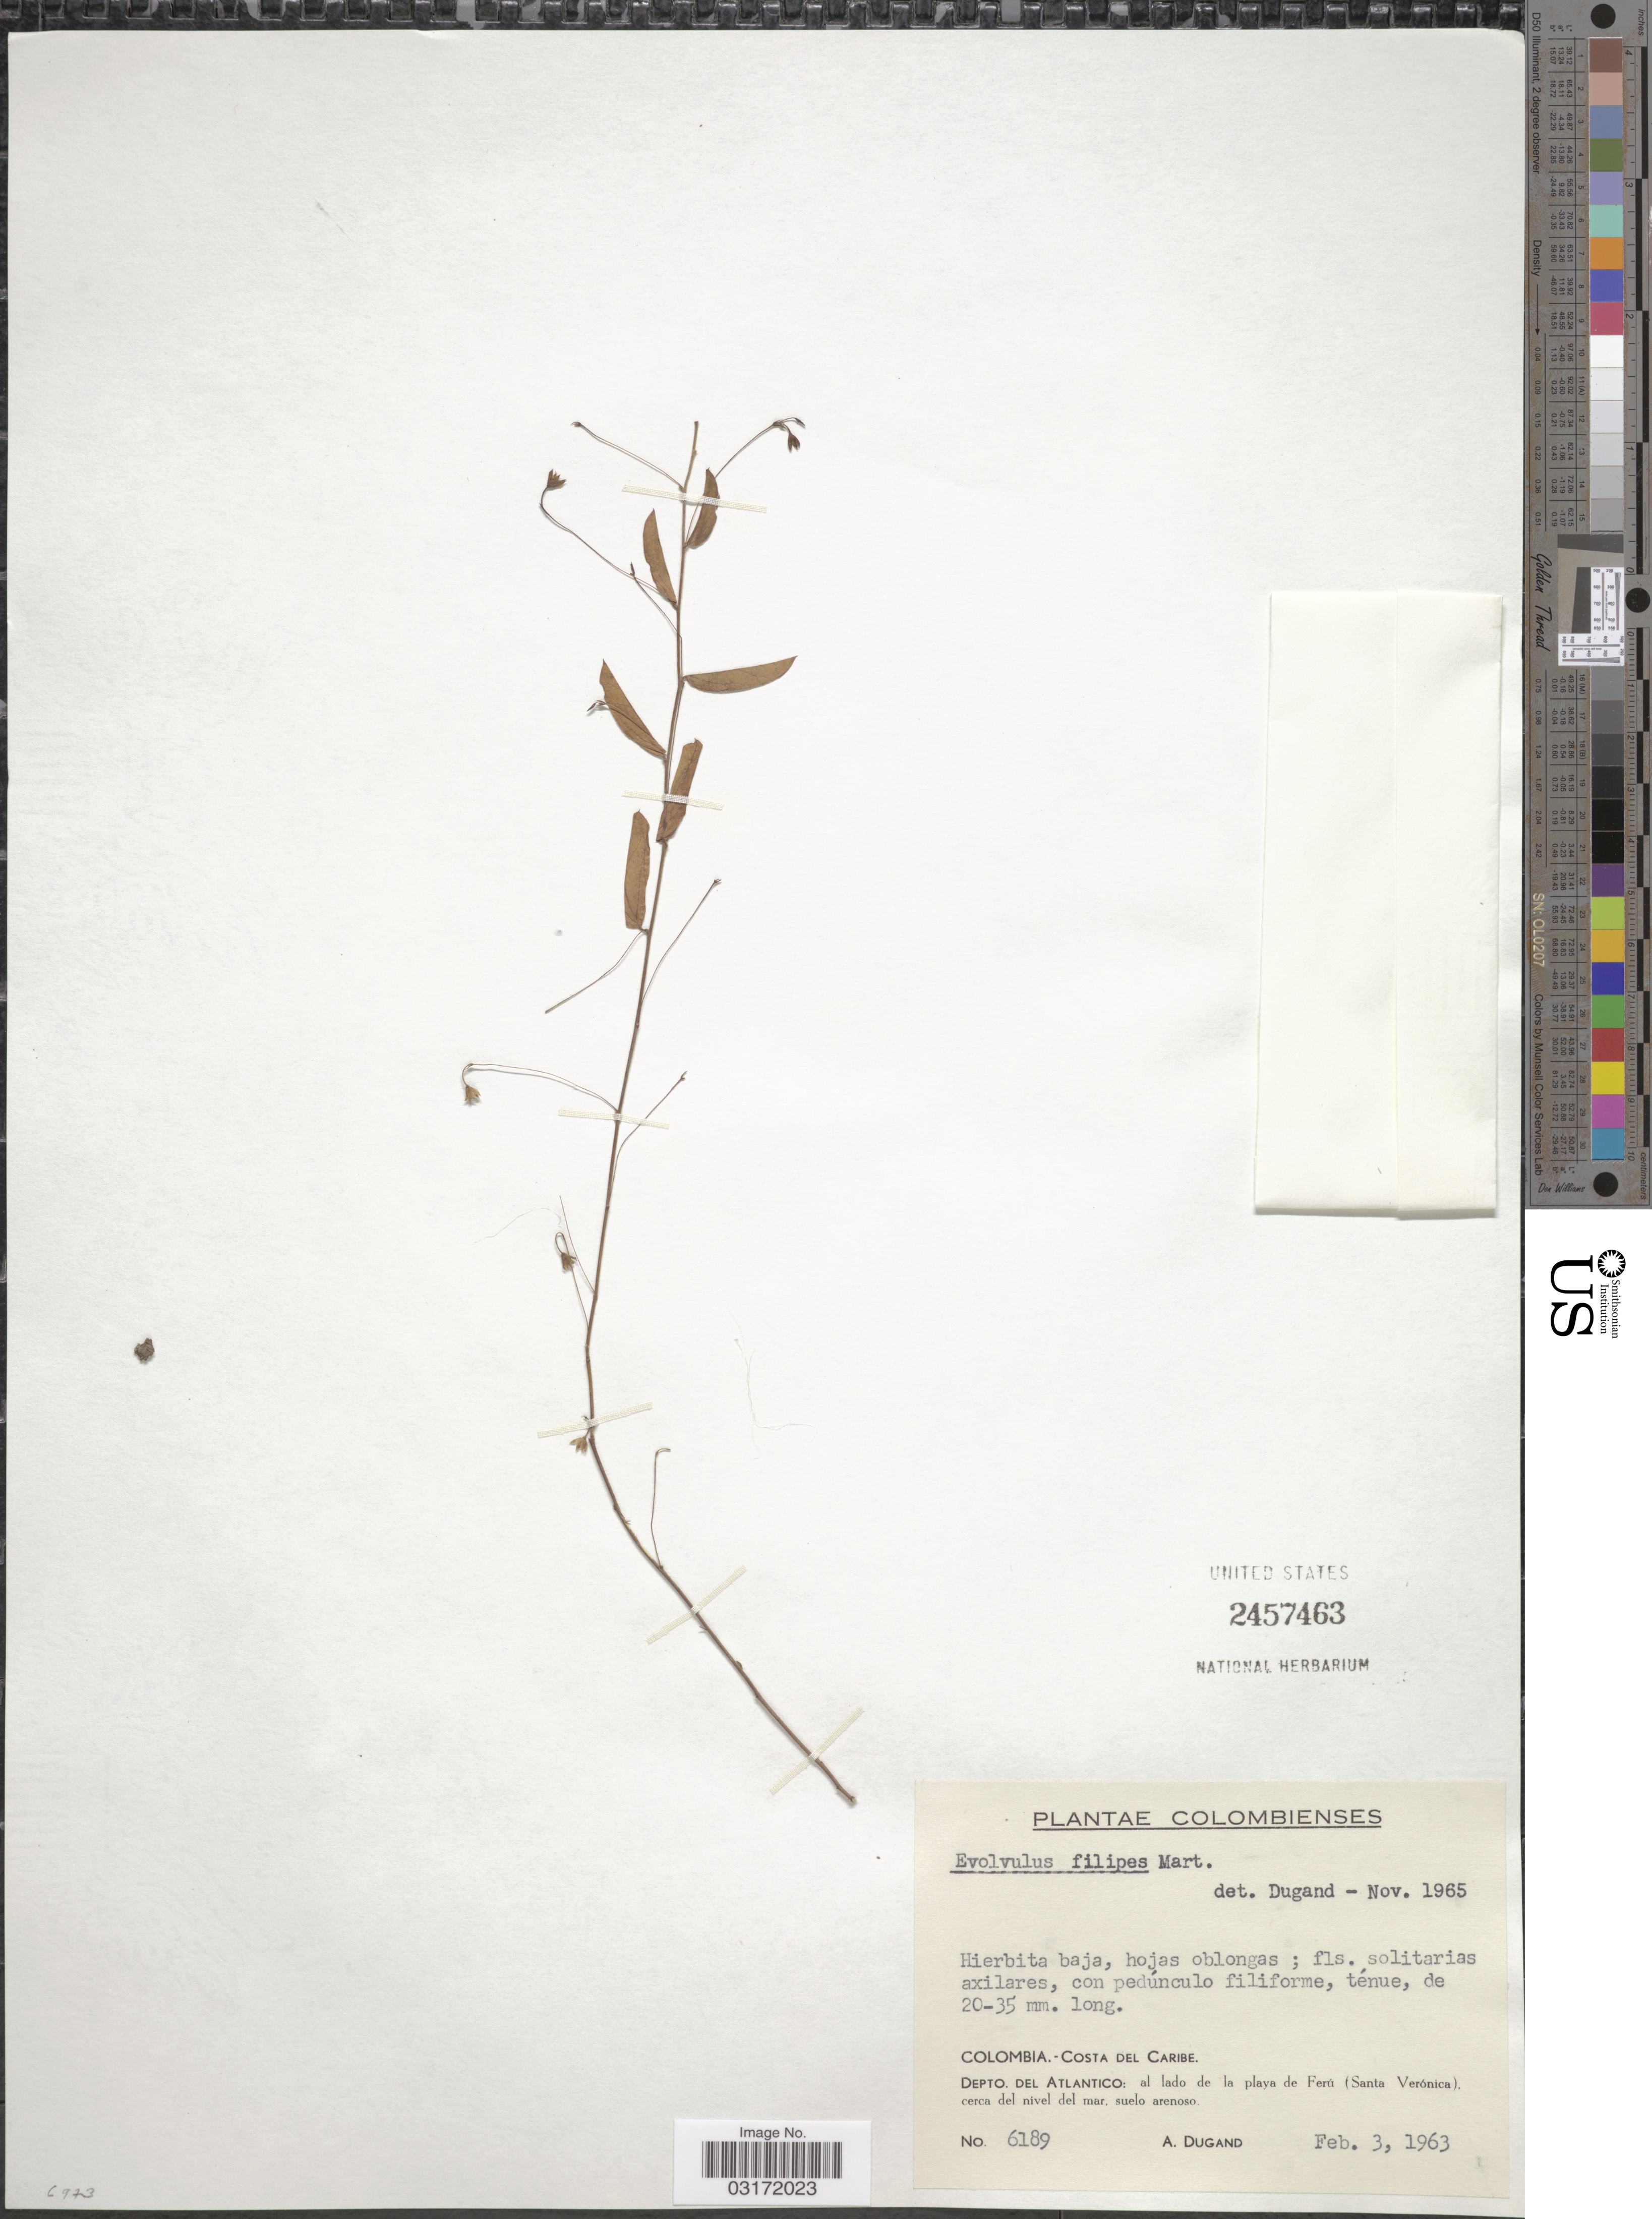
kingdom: Plantae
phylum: Tracheophyta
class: Magnoliopsida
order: Solanales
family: Convolvulaceae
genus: Evolvulus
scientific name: Evolvulus filipes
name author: Mart.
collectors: A. Dugand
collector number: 6189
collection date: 1963-02-03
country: Colombia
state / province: Atlántico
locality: Costa del Caribe. Depto. del Atlantico: al lado de la playa de Ferú (Santa Verónica).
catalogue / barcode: US 2457463